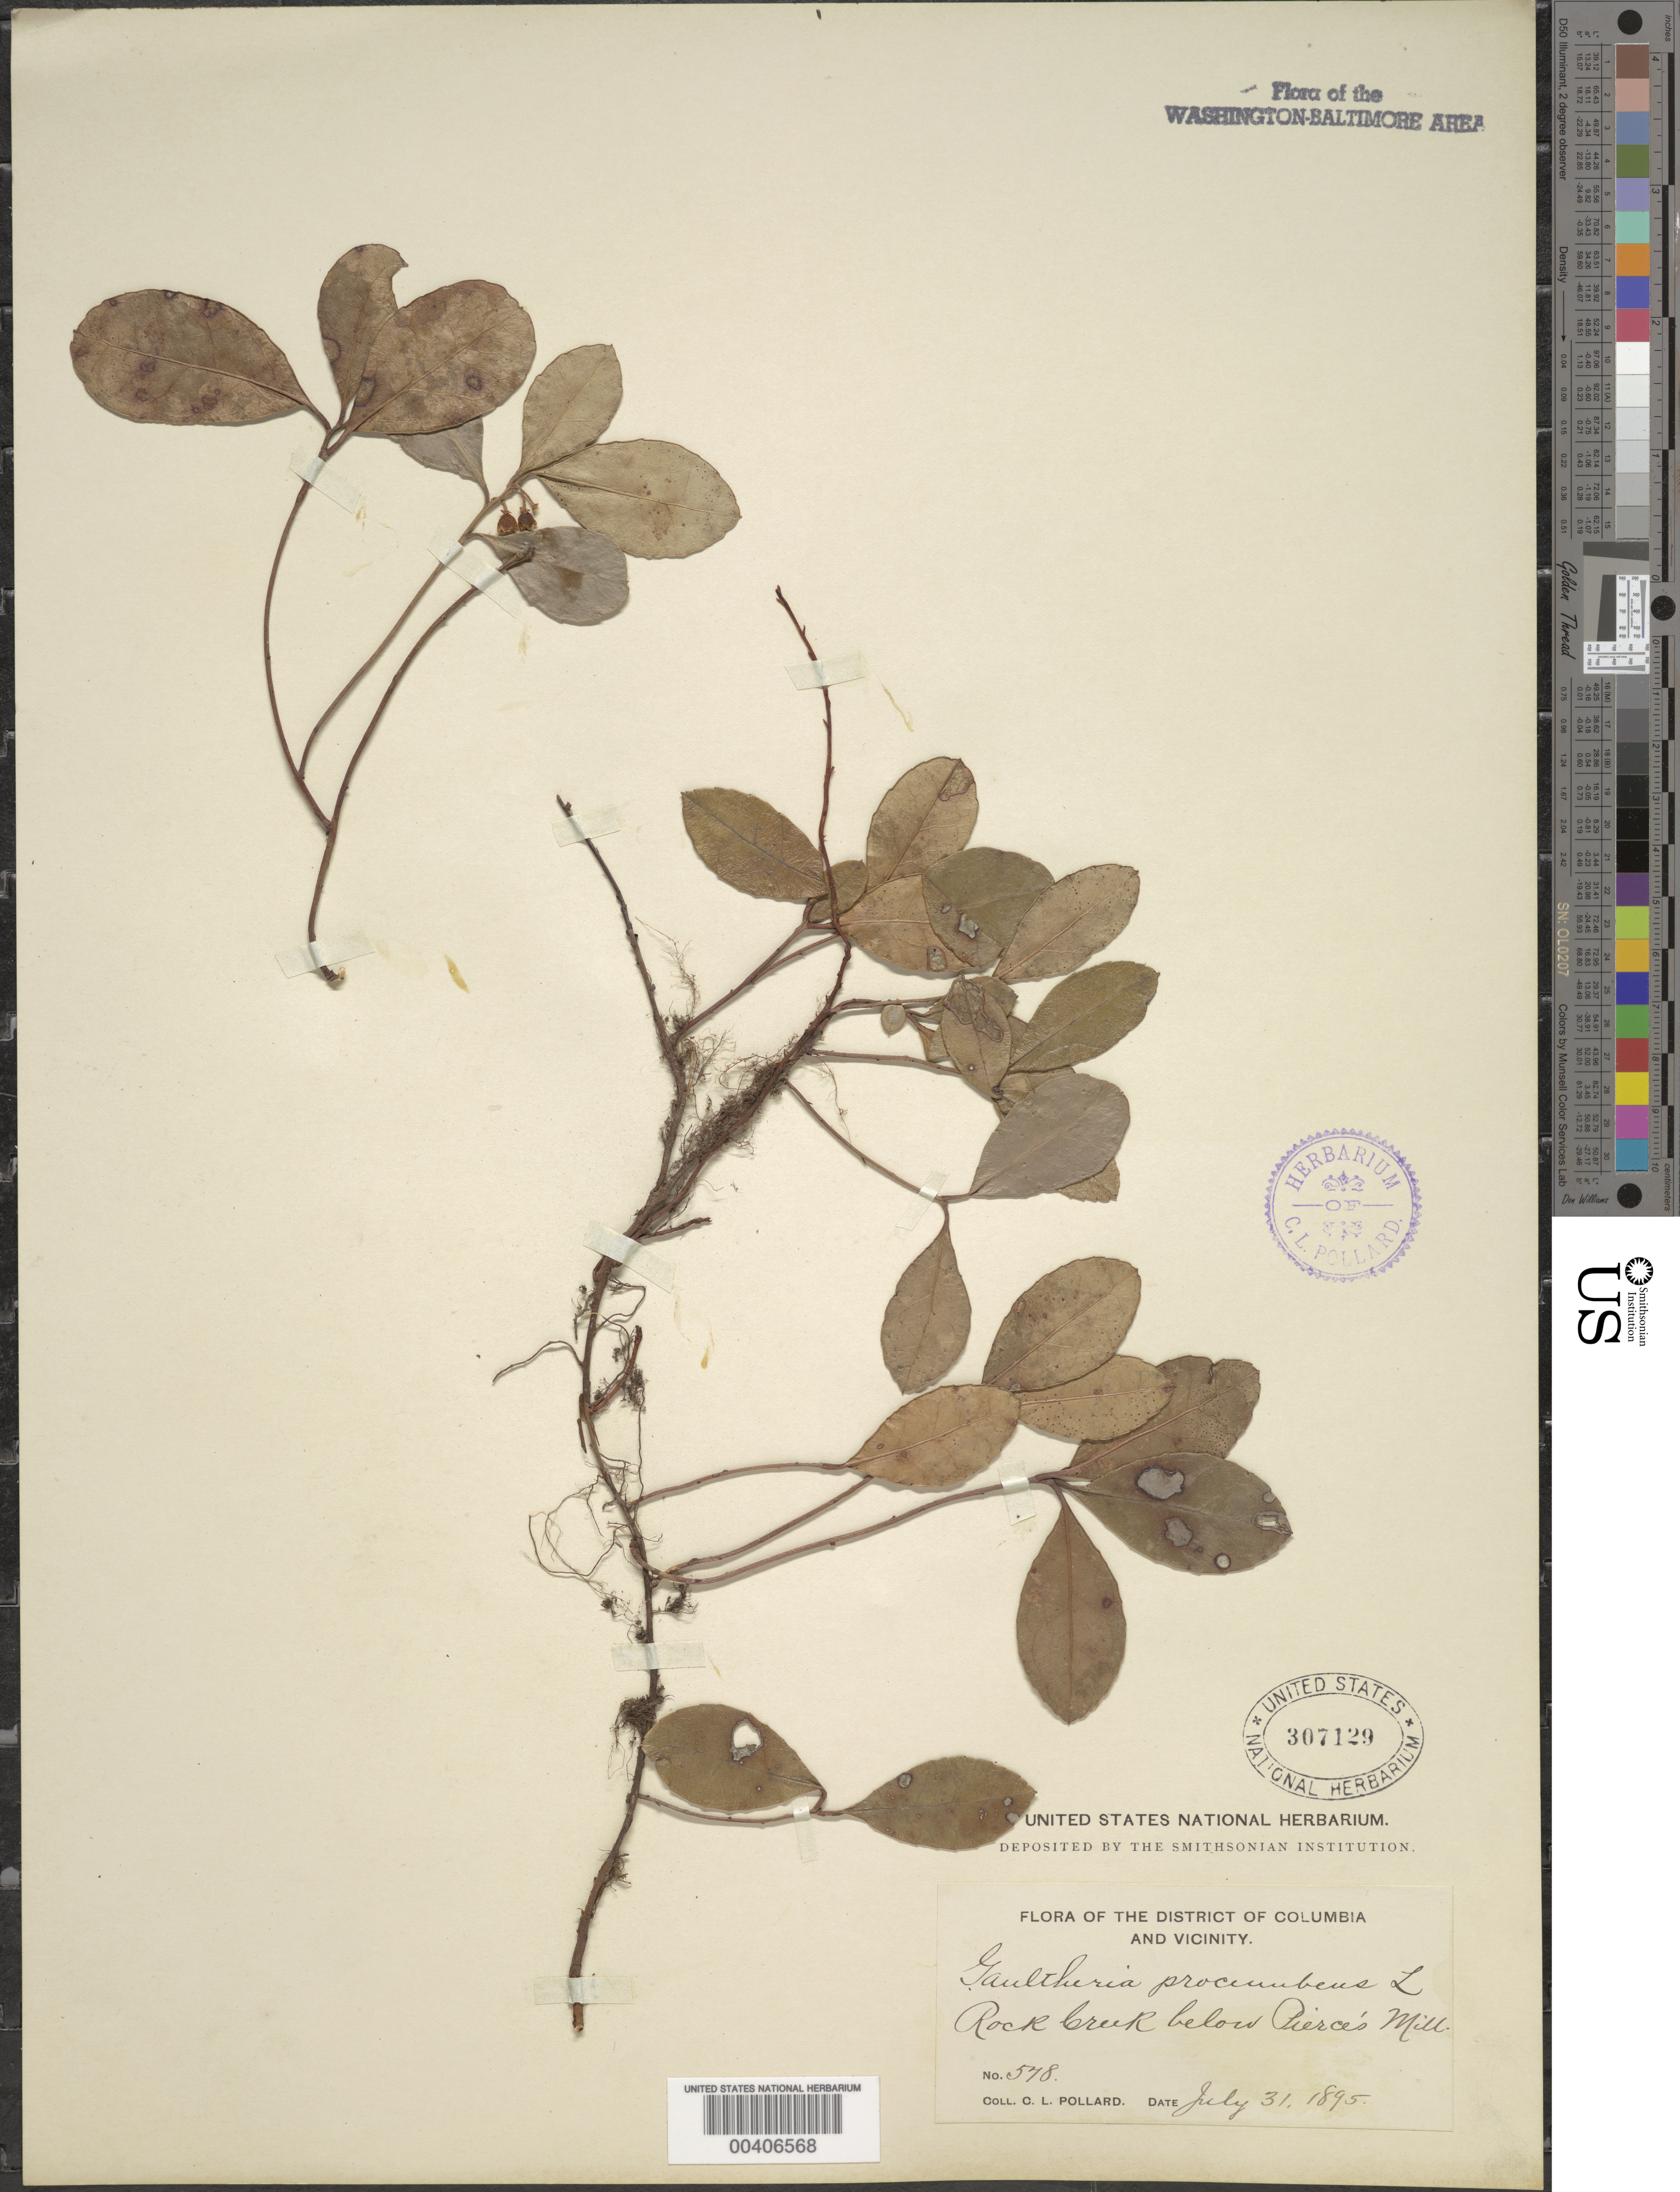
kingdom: Plantae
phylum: Tracheophyta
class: Magnoliopsida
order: Ericales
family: Ericaceae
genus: Gaultheria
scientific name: Gaultheria procumbens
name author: L.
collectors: C. L. Pollard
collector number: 578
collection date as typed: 31 Jul 1895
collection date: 1895-07-31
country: United States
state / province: District of Columbia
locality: Rock Creek below Pierce's Mill Rock Creek Park and Vicinity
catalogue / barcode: US 307129